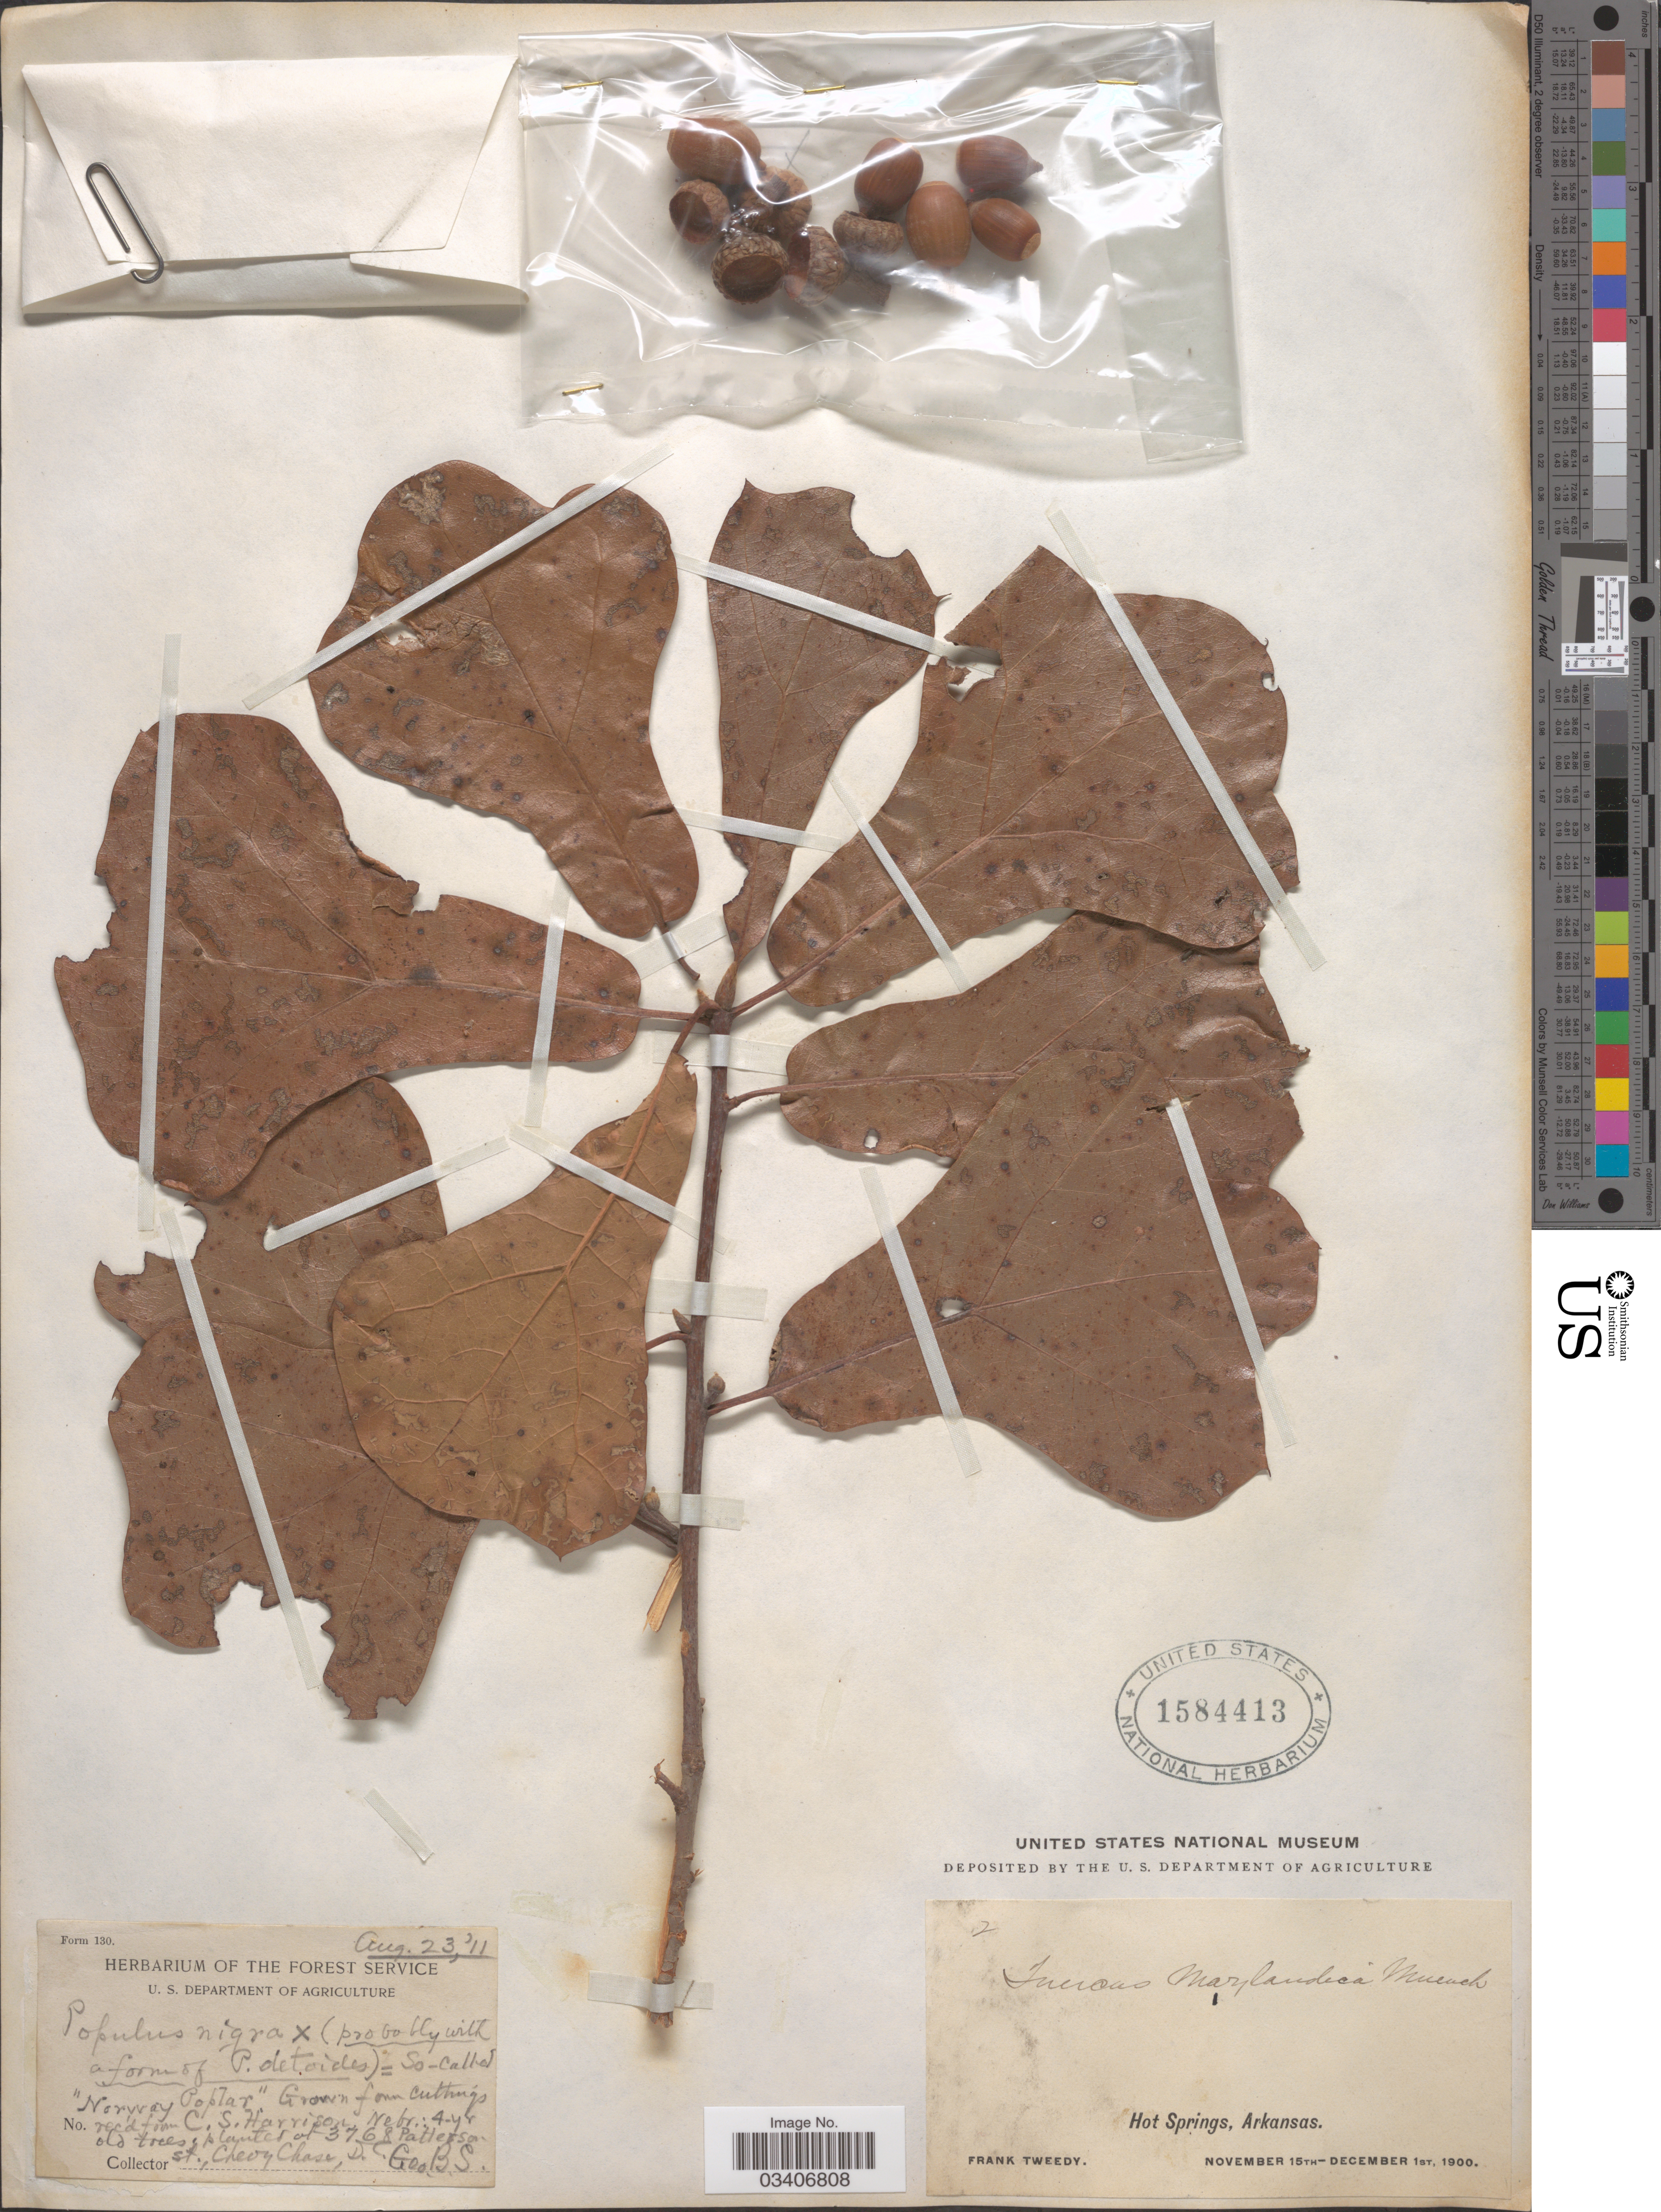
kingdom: Plantae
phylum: Tracheophyta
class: Magnoliopsida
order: Fagales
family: Fagaceae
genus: Quercus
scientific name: Quercus marilandica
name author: (L.) Münchh.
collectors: F. Tweedy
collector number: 2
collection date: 1900-11-15/1900-12-01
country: United States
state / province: Arkansas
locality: Hot Springs,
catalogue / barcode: US 1584413